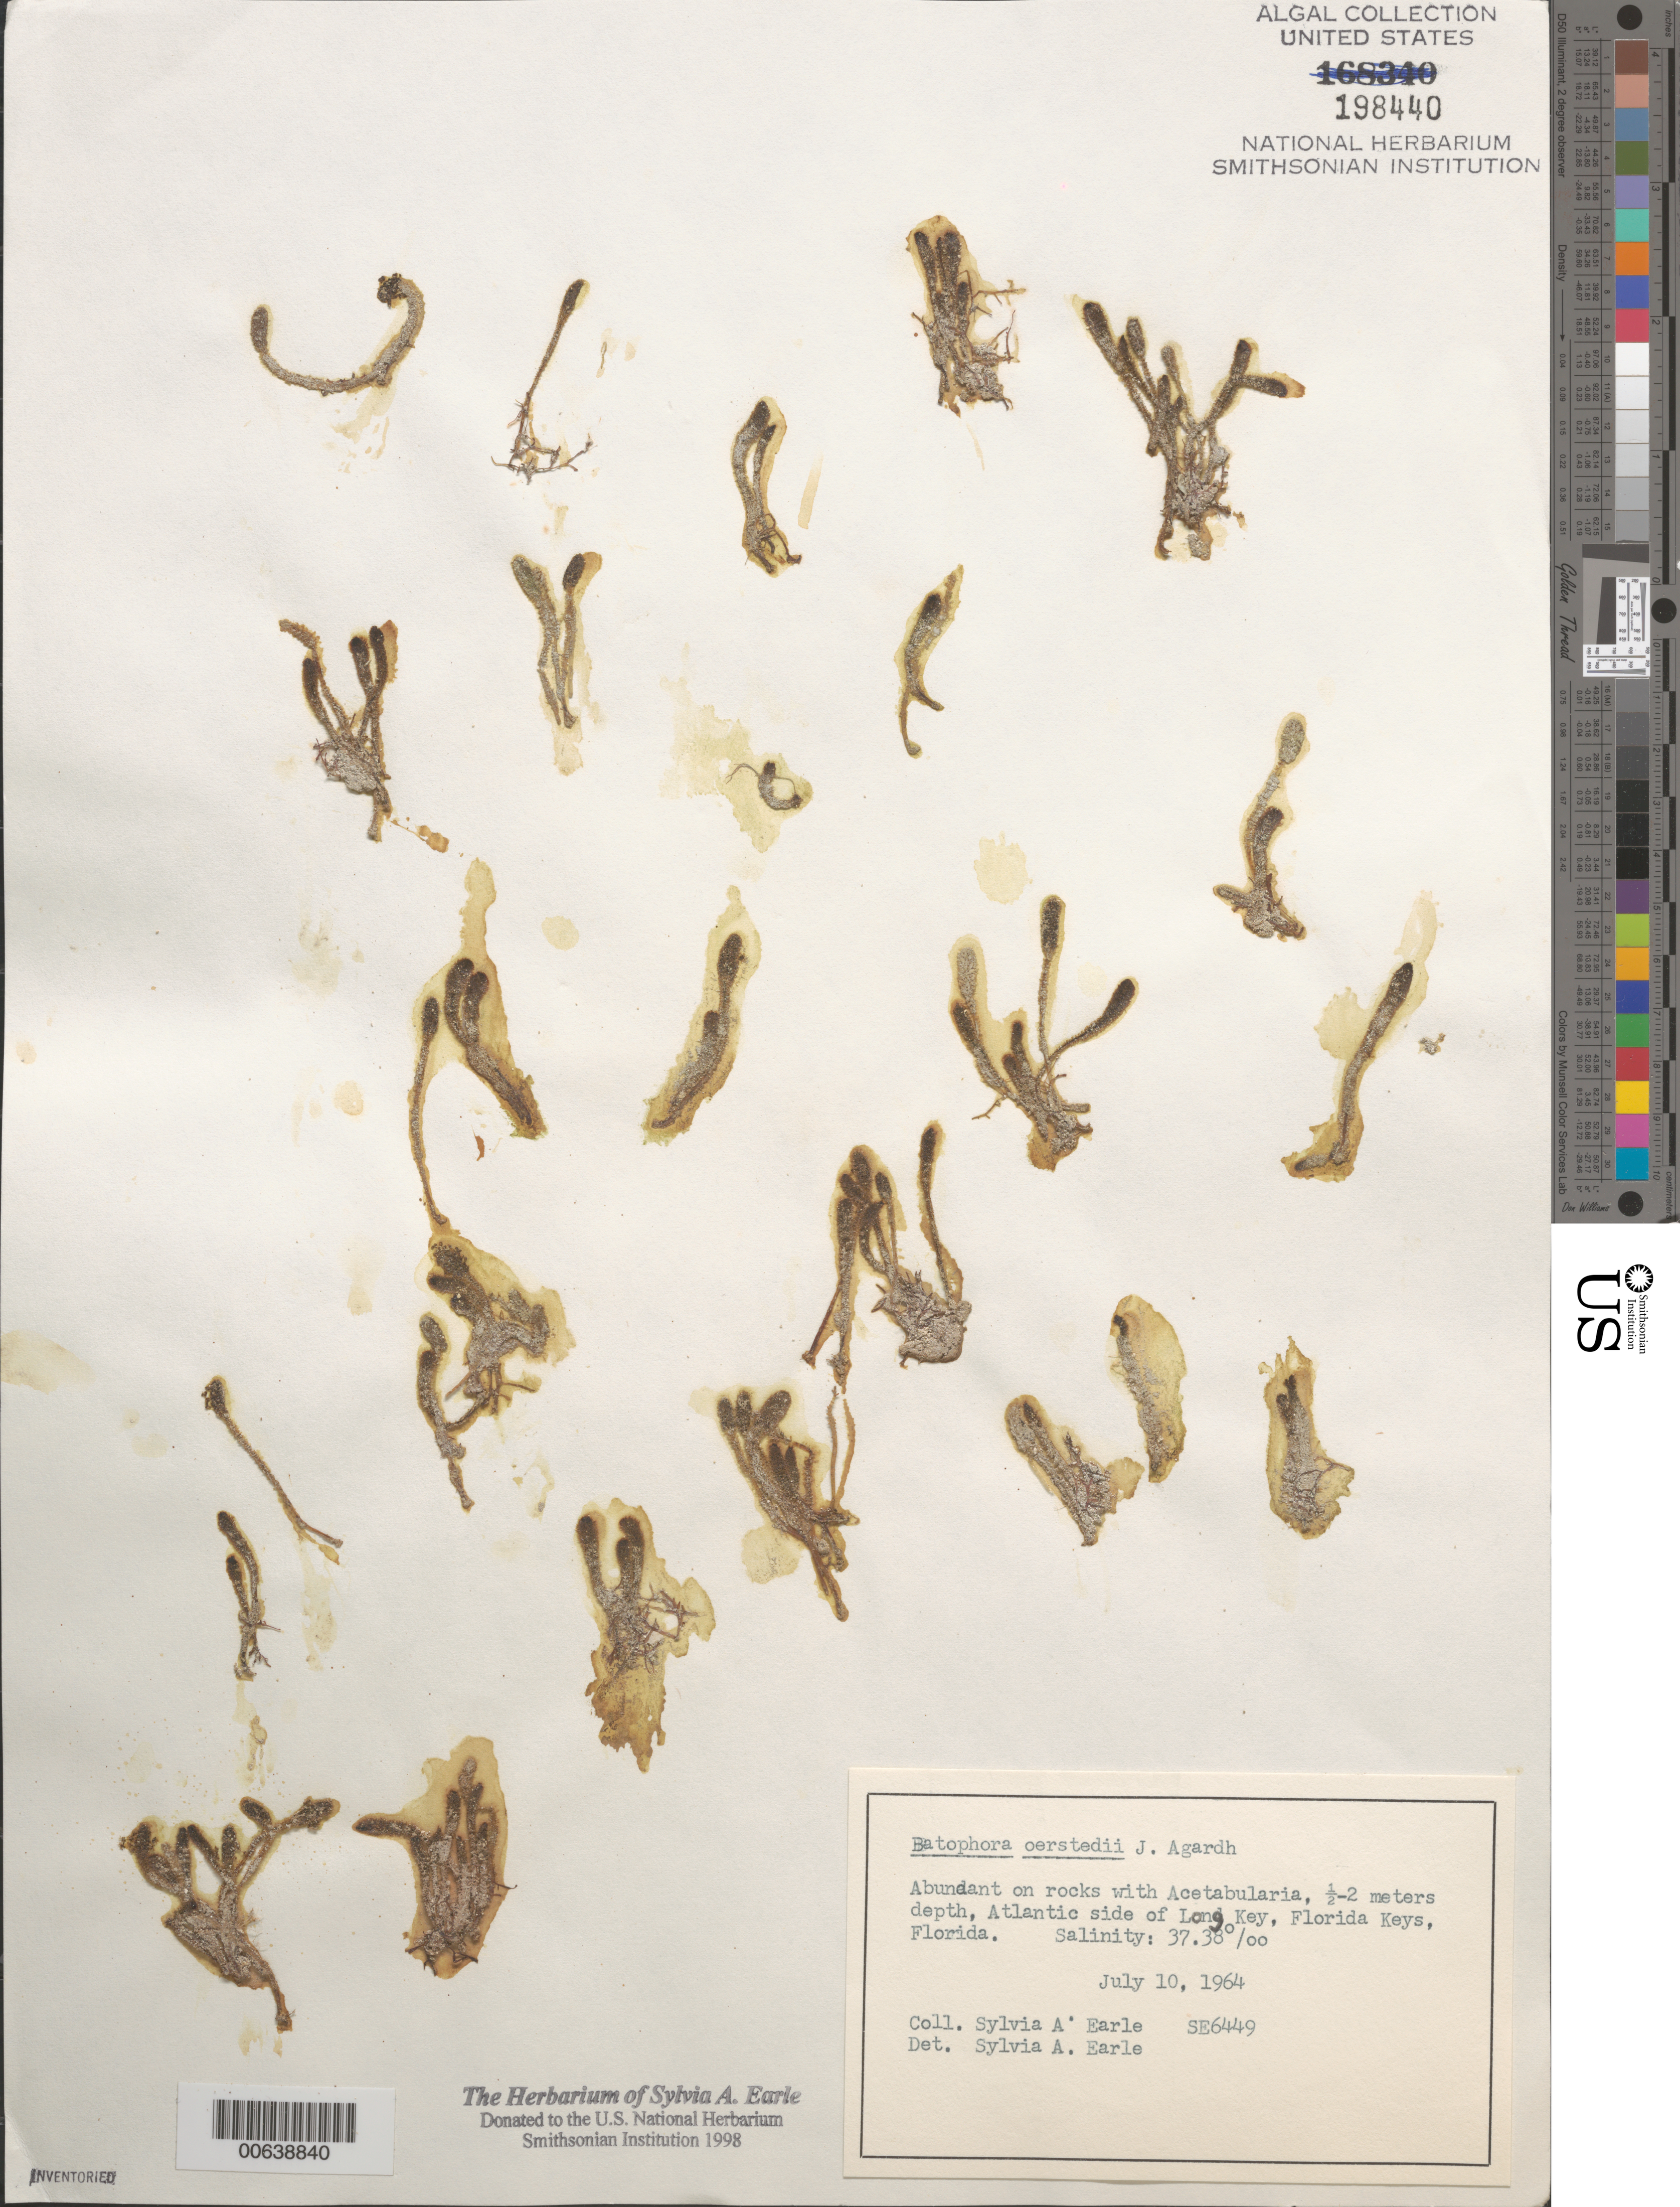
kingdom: Plantae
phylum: Chlorophyta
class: Ulvophyceae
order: Dasycladales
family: Dasycladaceae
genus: Batophora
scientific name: Batophora oerstedii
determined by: Earle, S. A.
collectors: S. A. Earle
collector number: SE 6449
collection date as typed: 10 Jul 1964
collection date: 1964-07-10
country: United States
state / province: Florida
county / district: Monroe County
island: Long Key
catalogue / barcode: US 198440